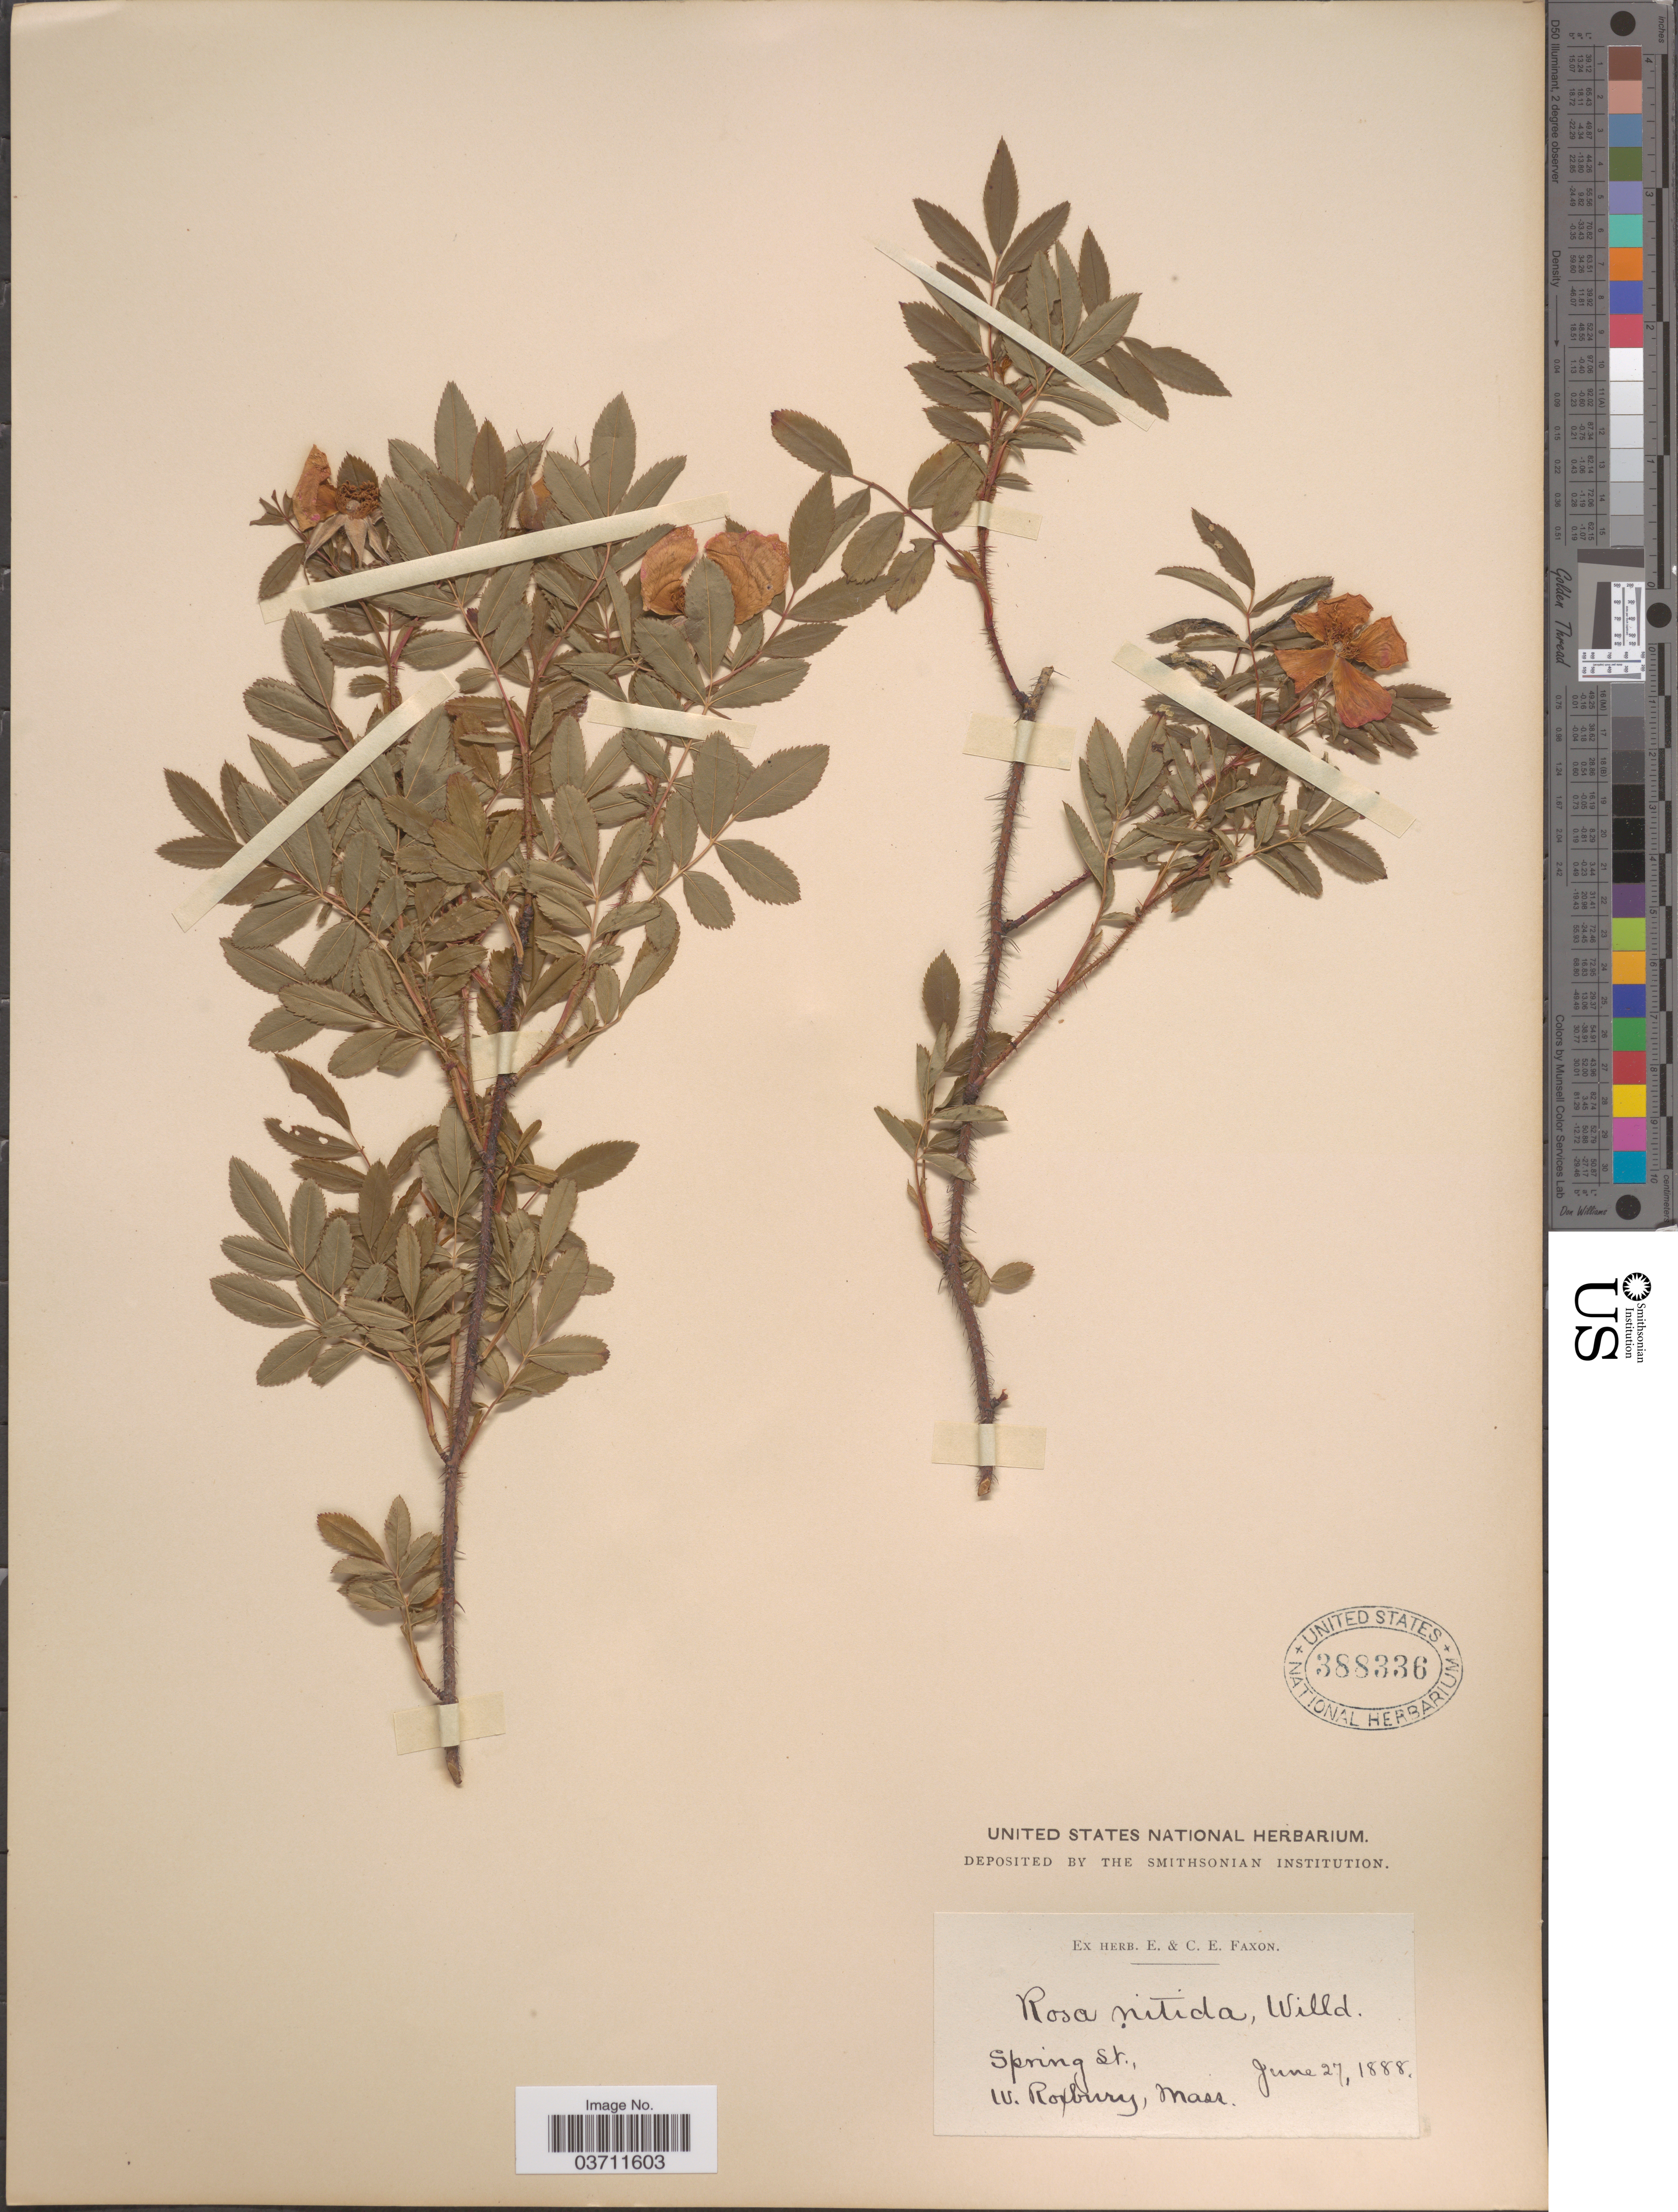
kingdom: Plantae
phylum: Tracheophyta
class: Magnoliopsida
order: Rosales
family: Rosaceae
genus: Rosa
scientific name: Rosa nitida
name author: Willd.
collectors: ex herb. E. & C.E. Faxon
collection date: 1888-06-27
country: United States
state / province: Massachusetts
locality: Spring St., W. Roxbury.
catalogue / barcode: US 388336